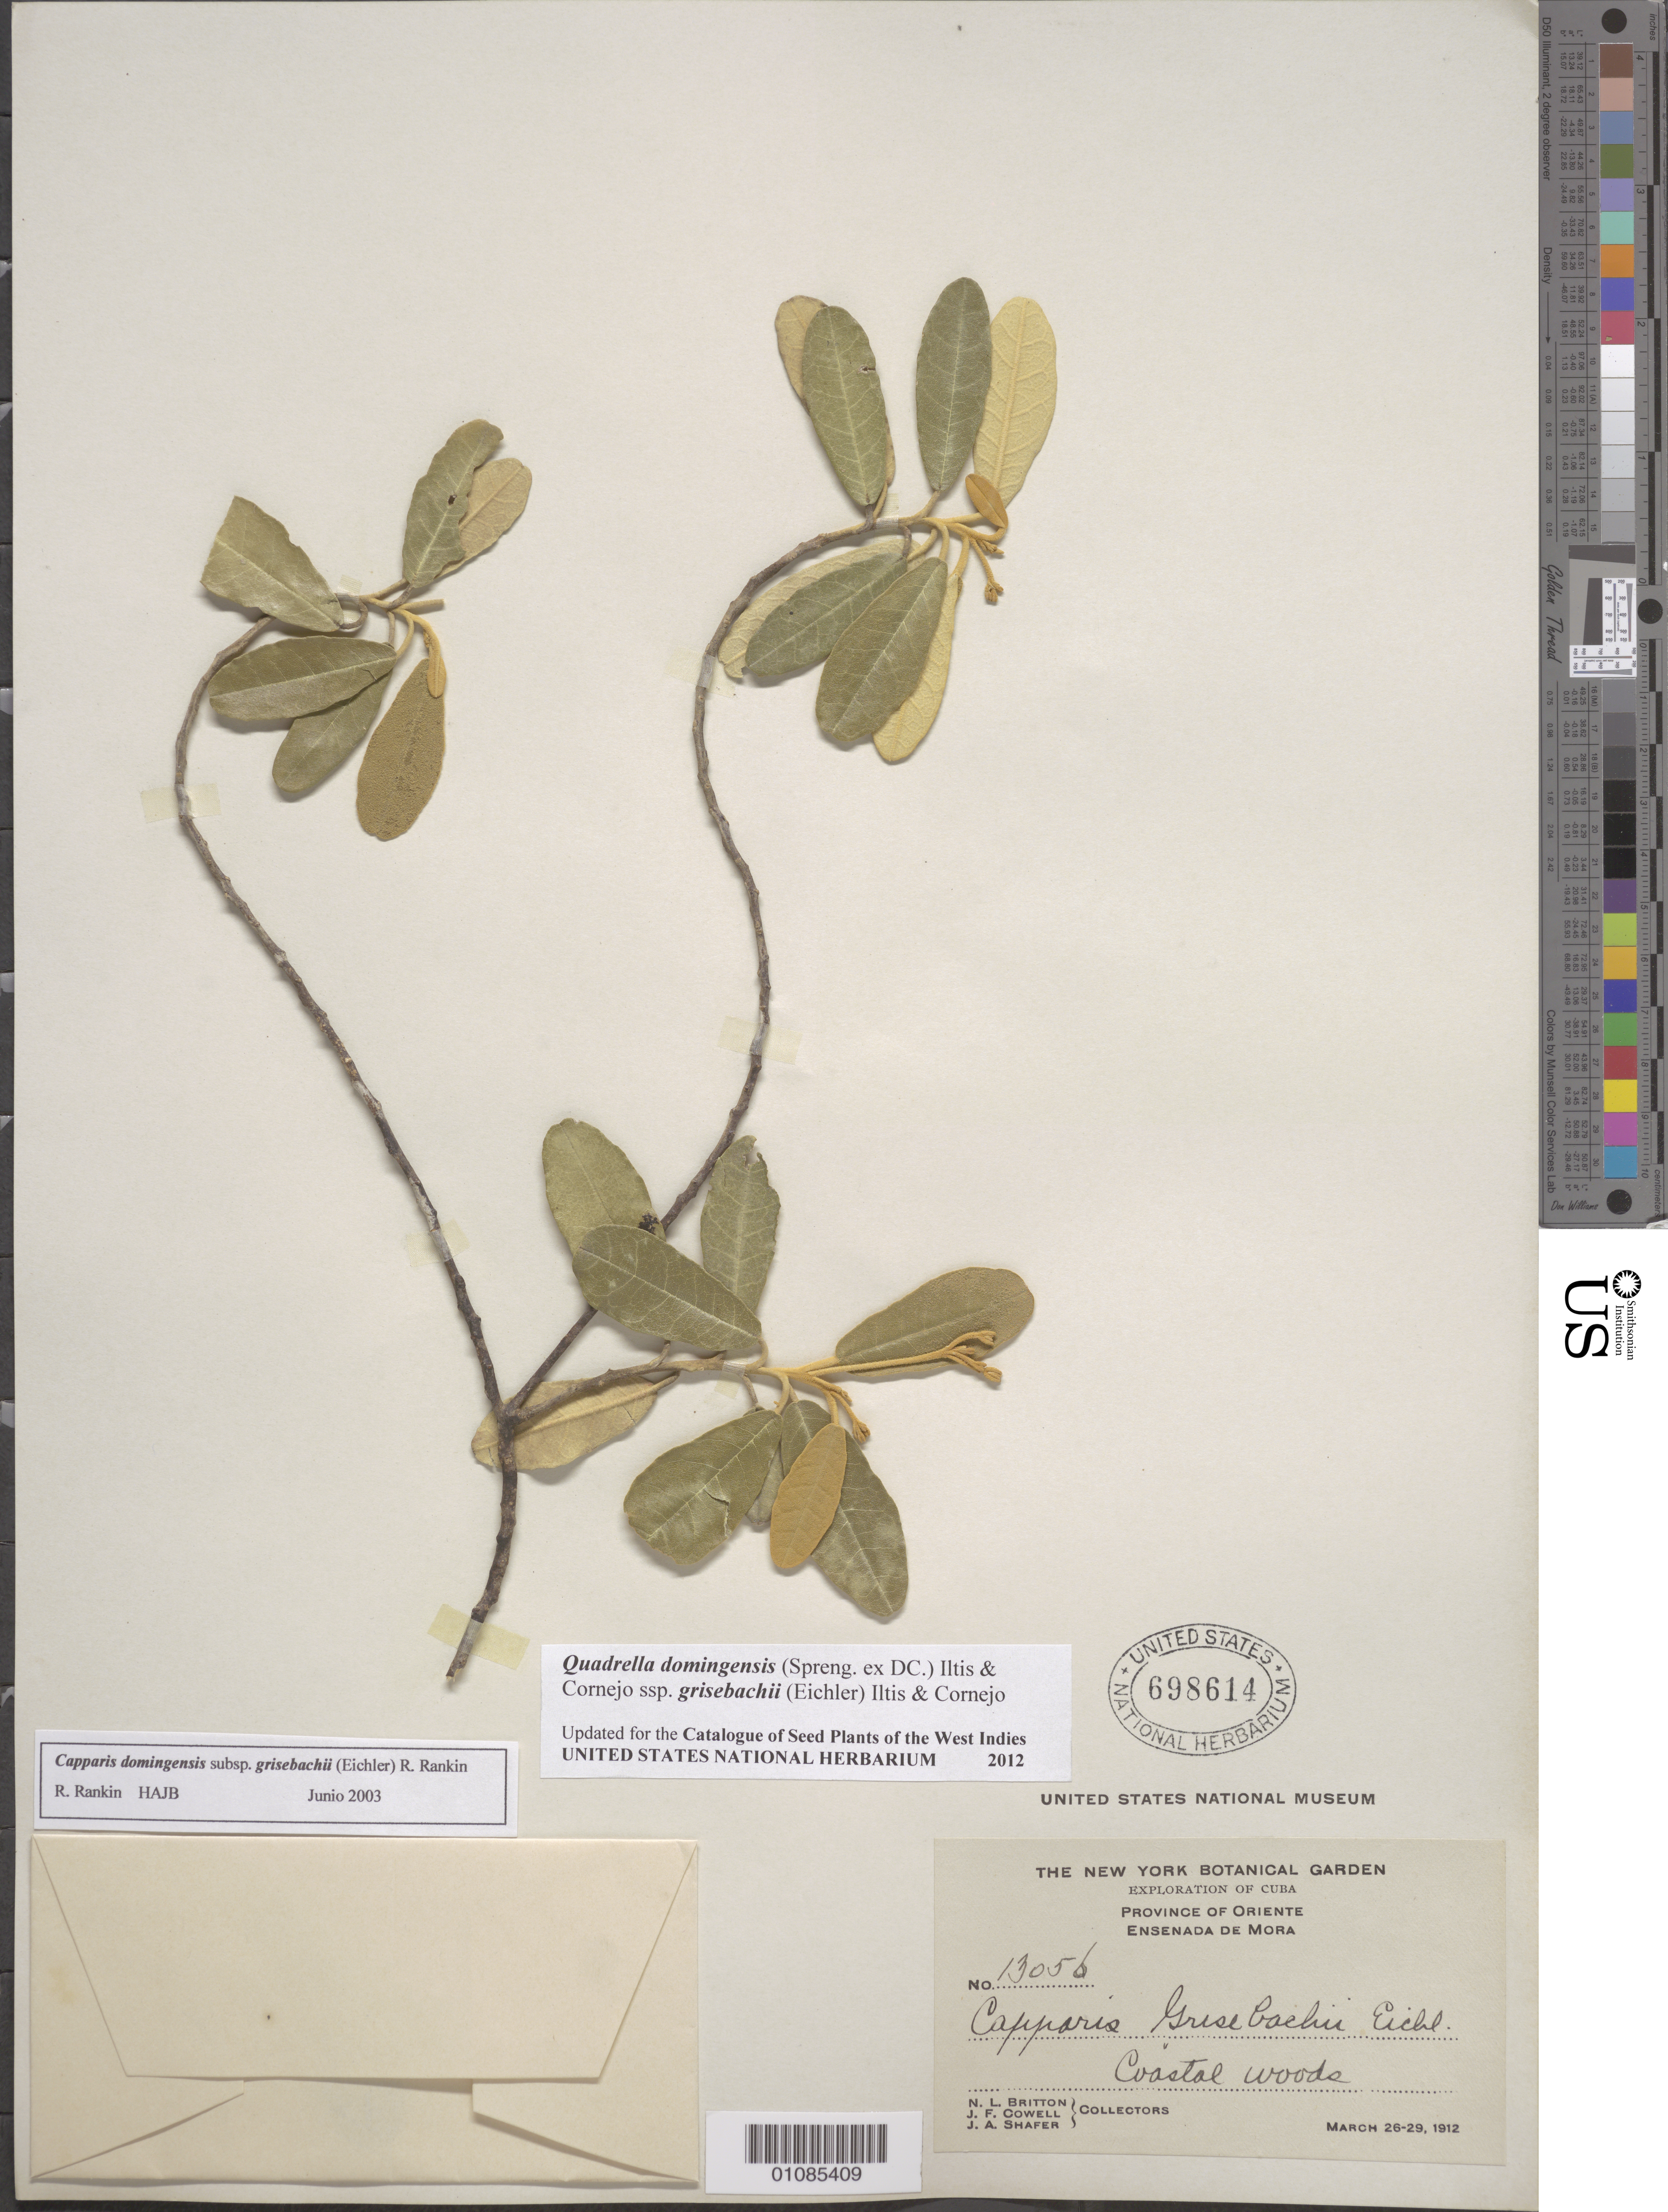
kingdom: Plantae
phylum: Tracheophyta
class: Magnoliopsida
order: Brassicales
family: Capparaceae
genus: Quadrella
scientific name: Quadrella domingensis subsp. grisebachii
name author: (Eichler) Cornejo & Iltis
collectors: N. Britton, J. F. Cowell & J. A. Shafer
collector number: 1305b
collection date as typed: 26 Mar 1912 to 29 Mar 1912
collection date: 1912-03-26/1912-03-29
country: Cuba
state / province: Oriente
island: Cuba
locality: Oriente: Ensenada de Mora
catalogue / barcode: US 698614